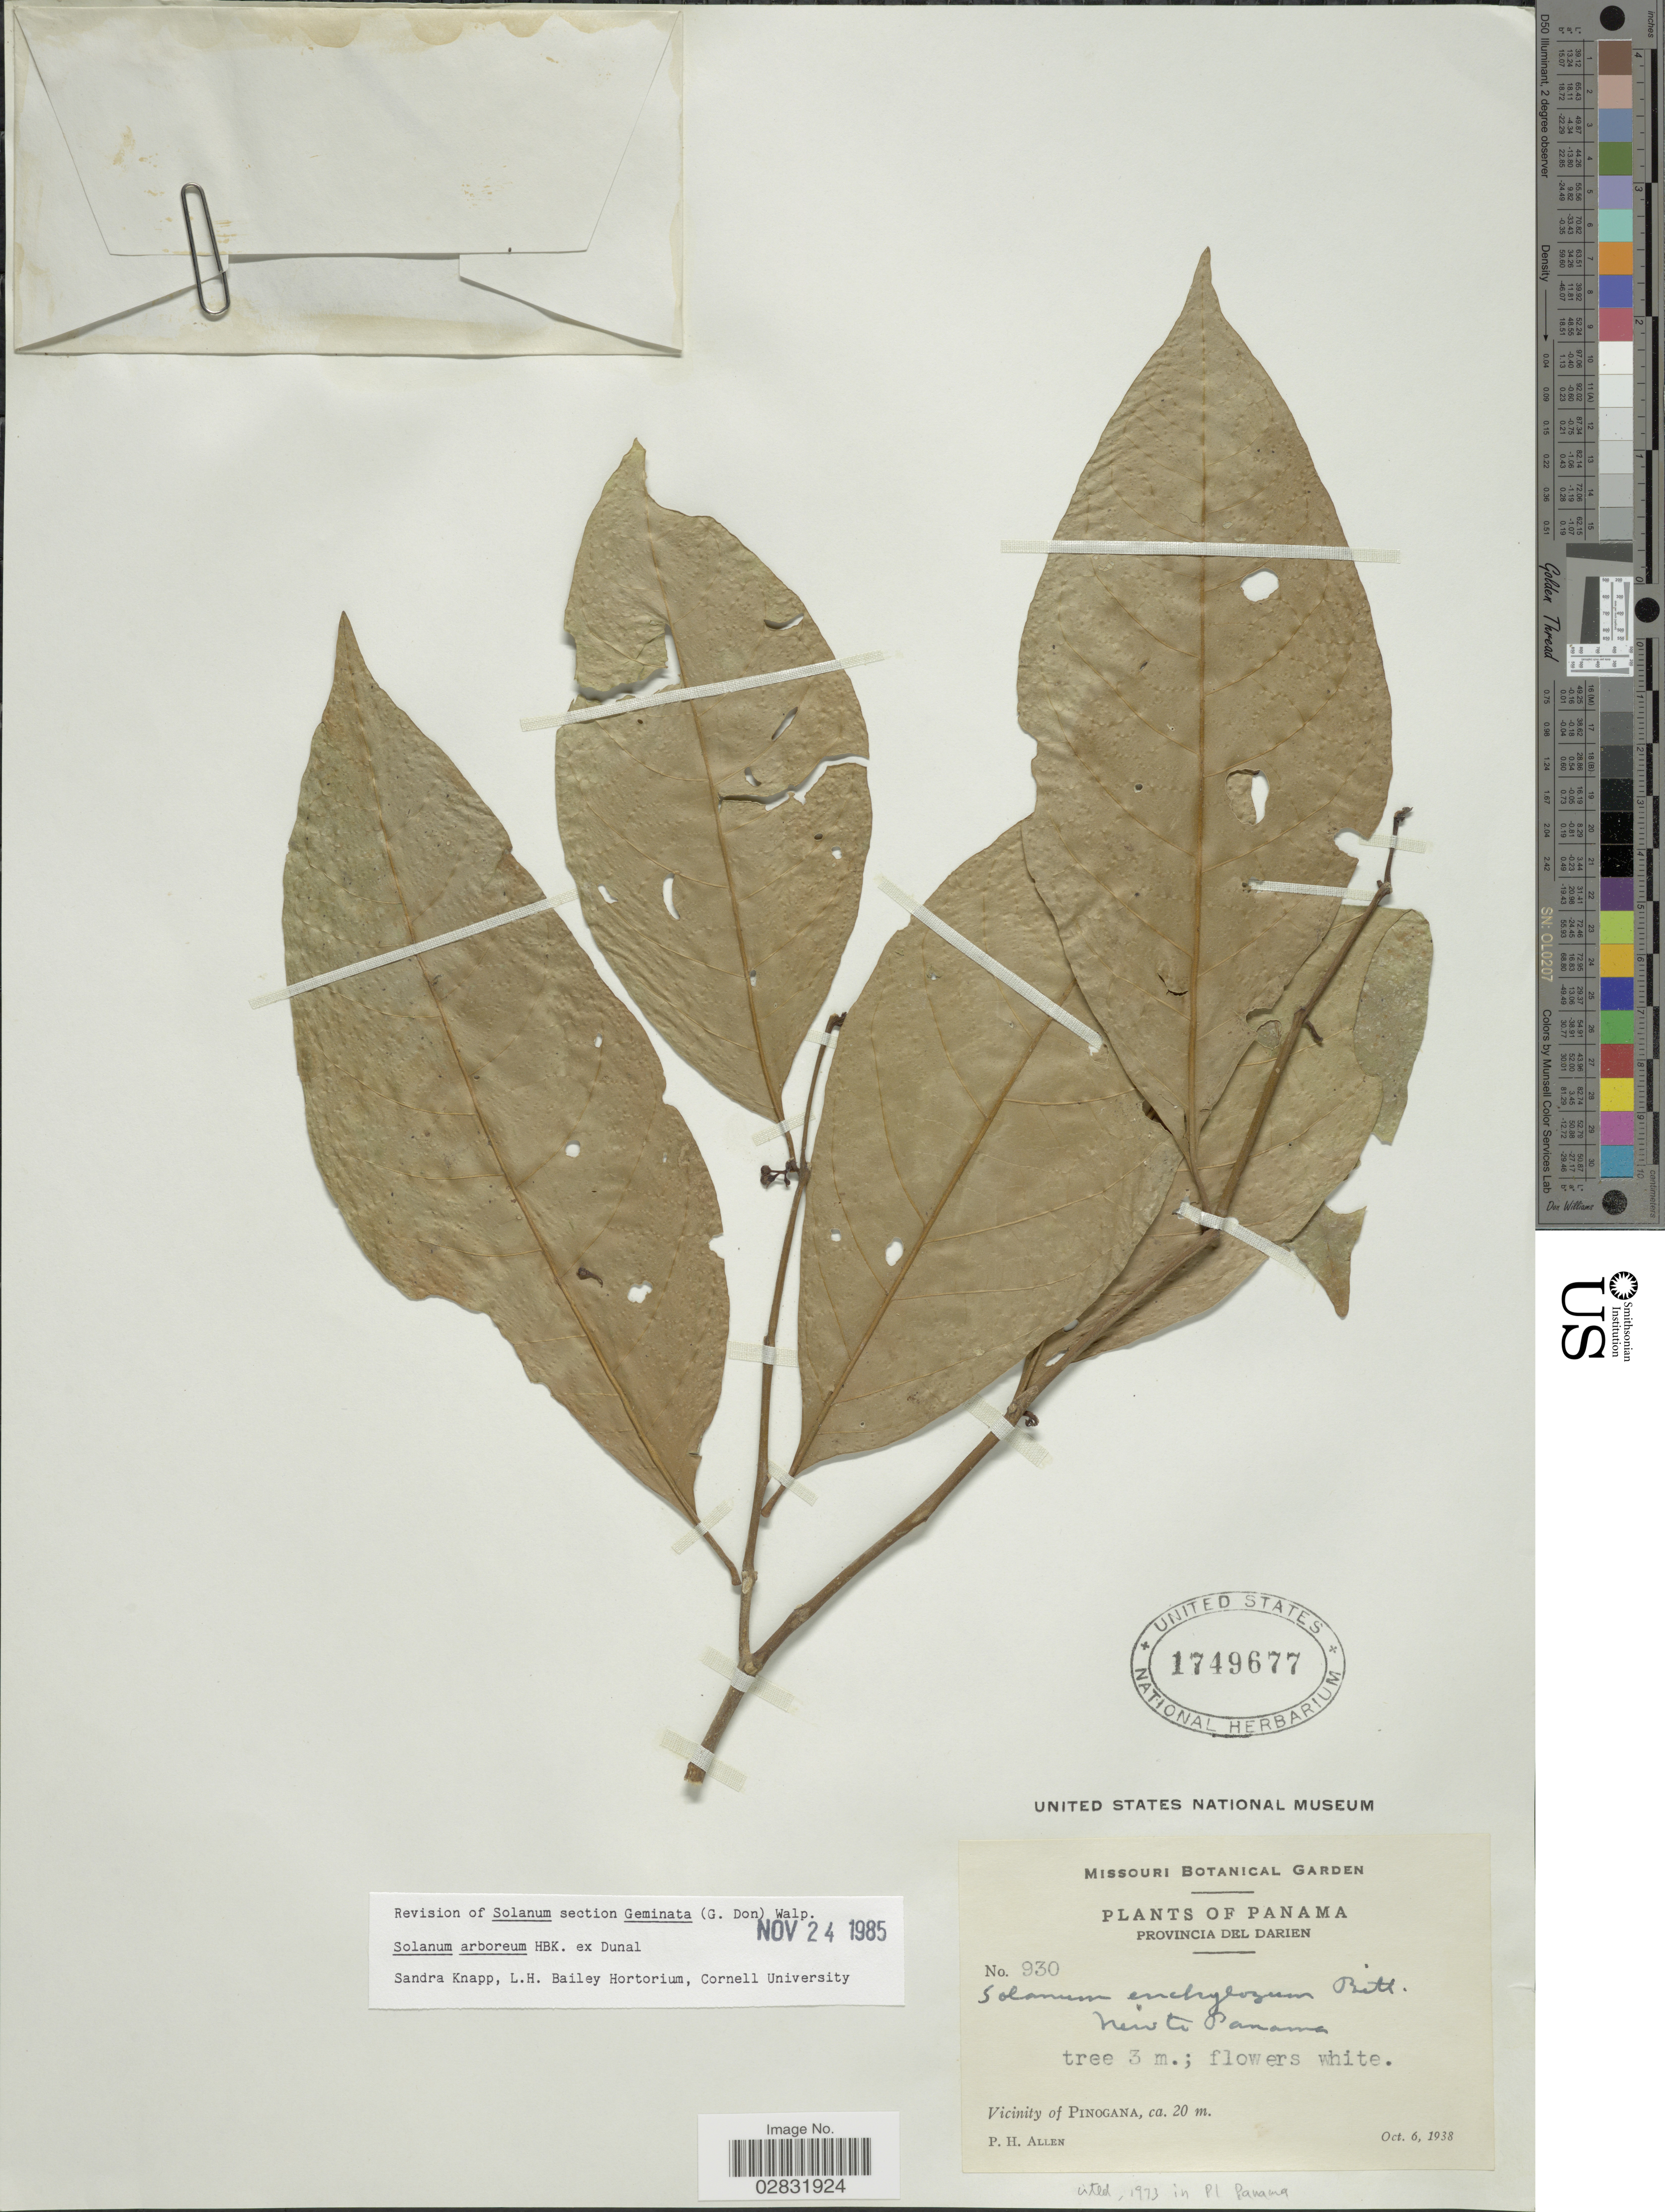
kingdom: Plantae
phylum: Tracheophyta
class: Magnoliopsida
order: Solanales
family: Solanaceae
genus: Solanum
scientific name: Solanum arboreum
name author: Dunal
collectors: P. H. Allen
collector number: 930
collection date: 1938-10-06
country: Panama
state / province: Darién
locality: Provincia del Darien. Vicinity of Pinogana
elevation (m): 20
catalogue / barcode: US 1749677